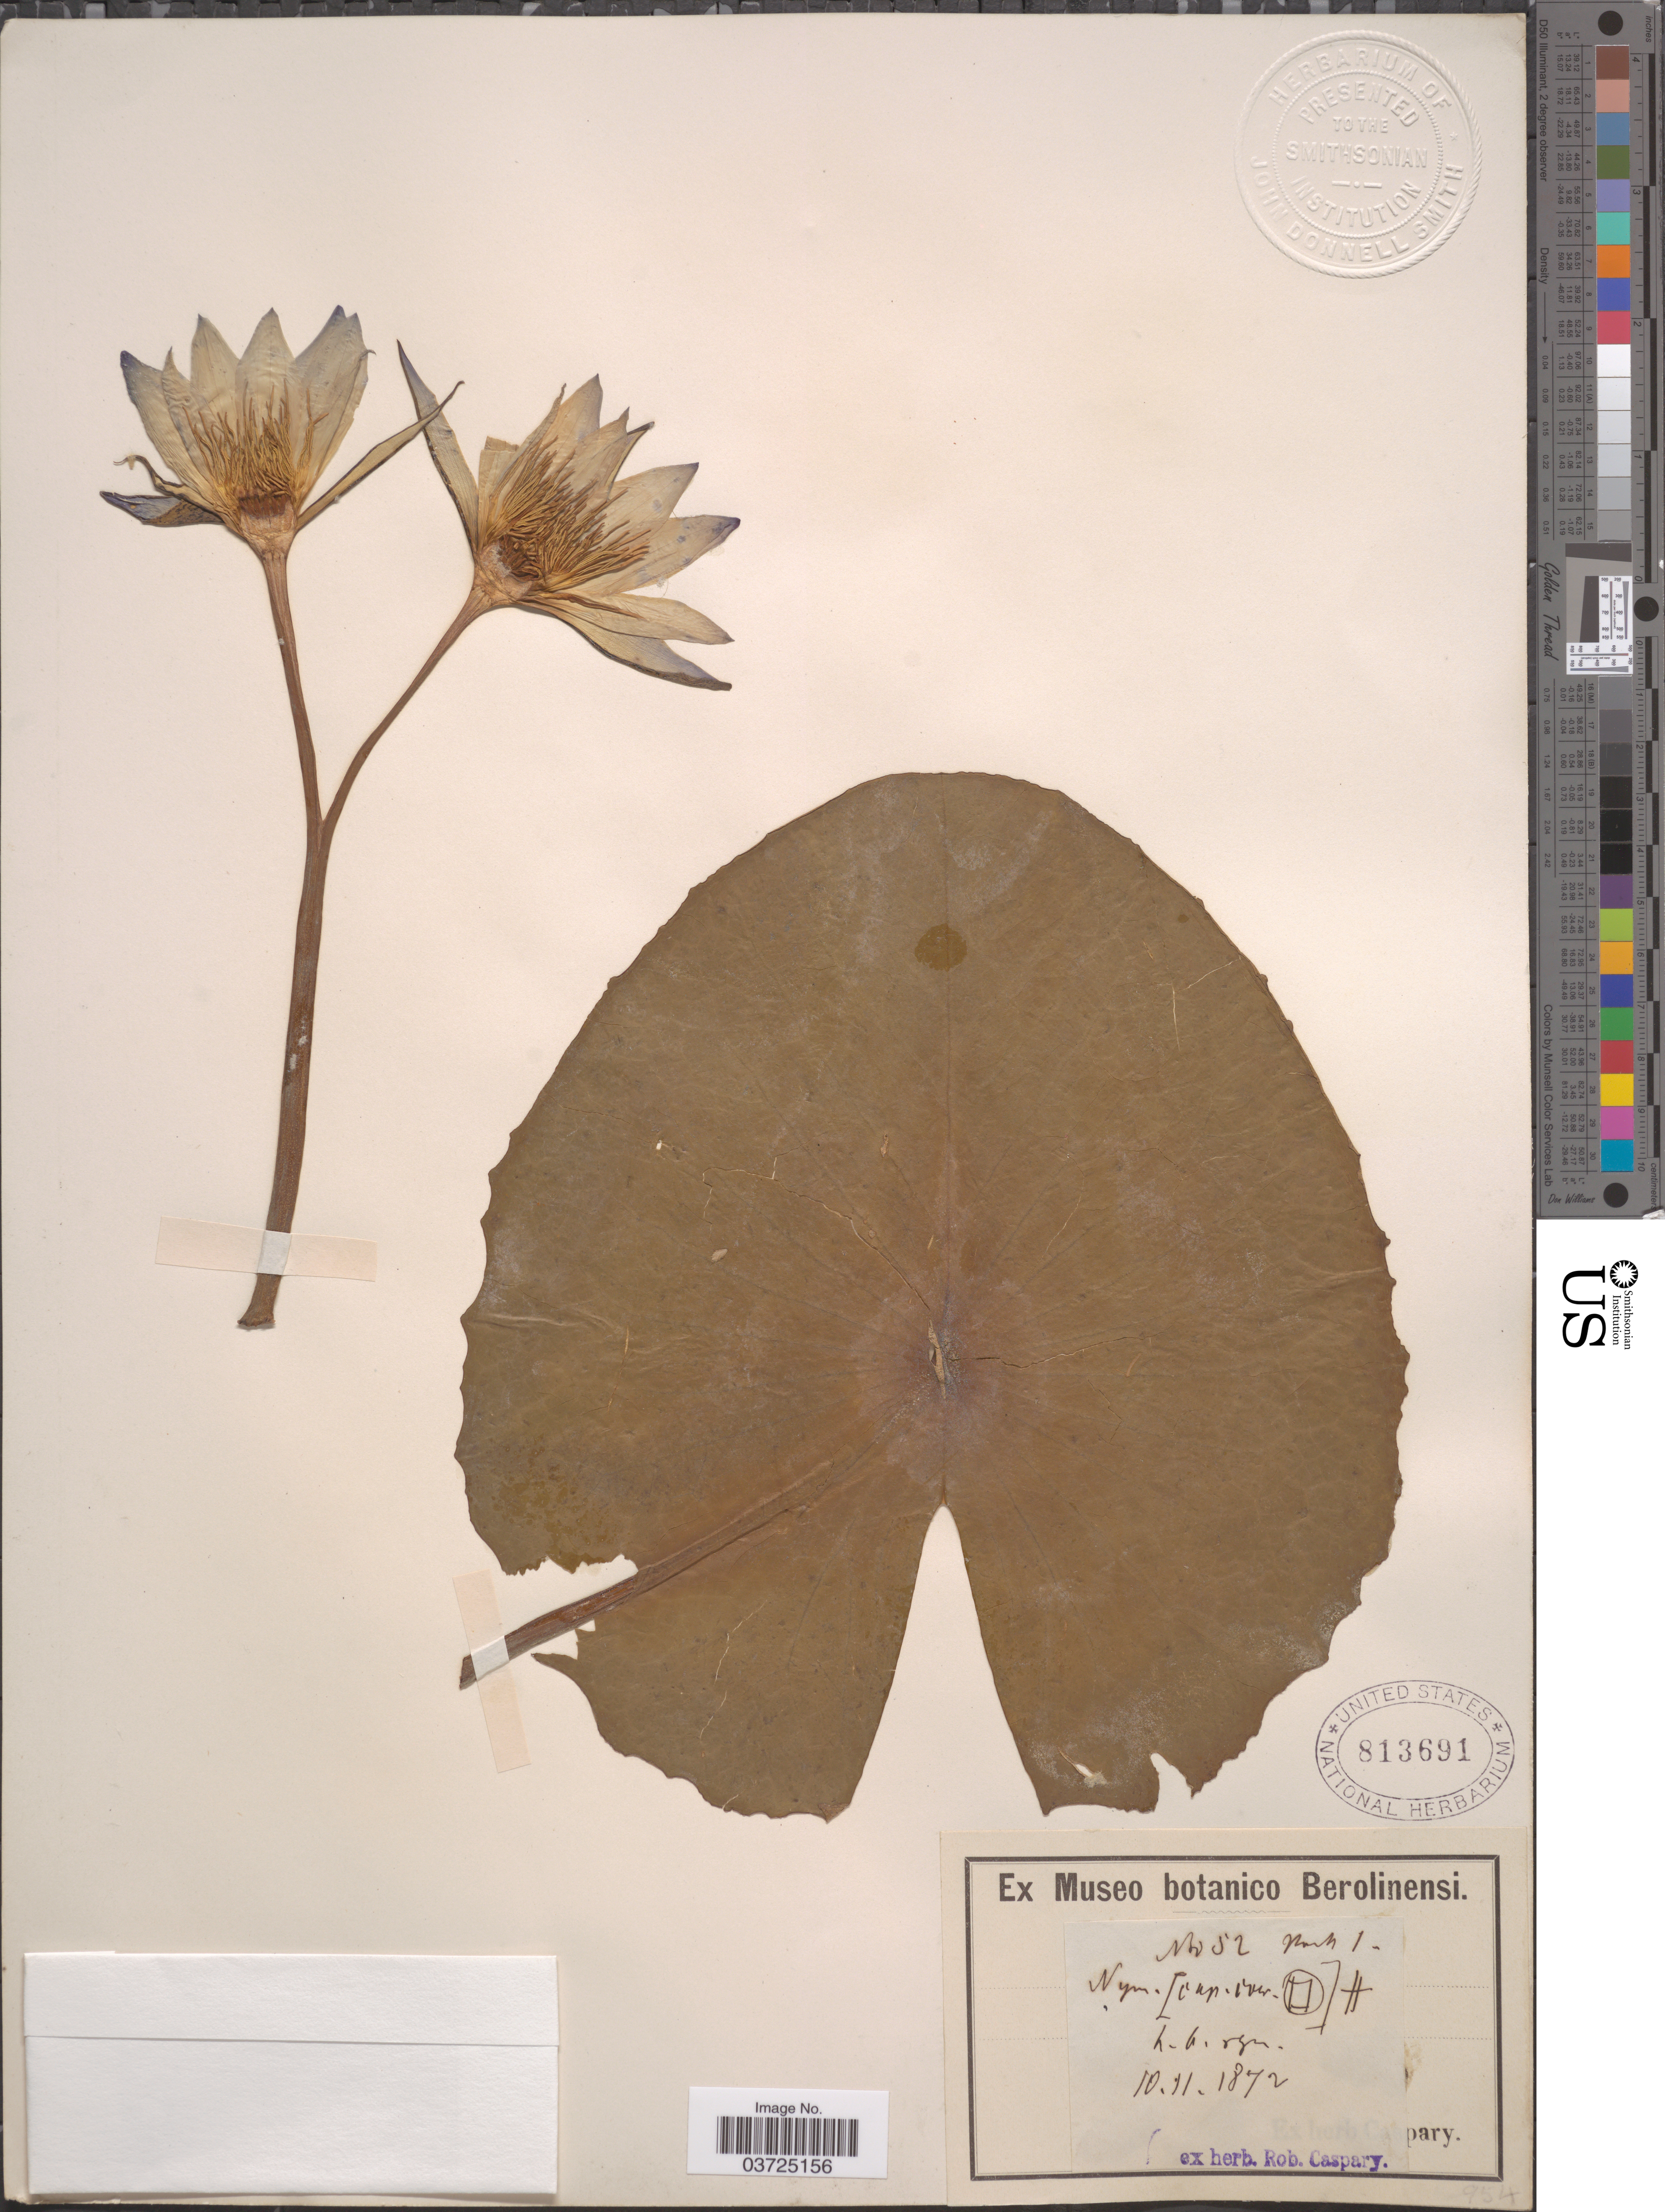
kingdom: Plantae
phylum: Tracheophyta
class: Magnoliopsida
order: Nymphaeales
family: Nymphaeaceae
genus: Nymphaea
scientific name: Nymphaea ampla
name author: (Salisb.) DC.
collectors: ex herb. Rob. Caspary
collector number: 52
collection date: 1872-11-10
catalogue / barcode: US 813691